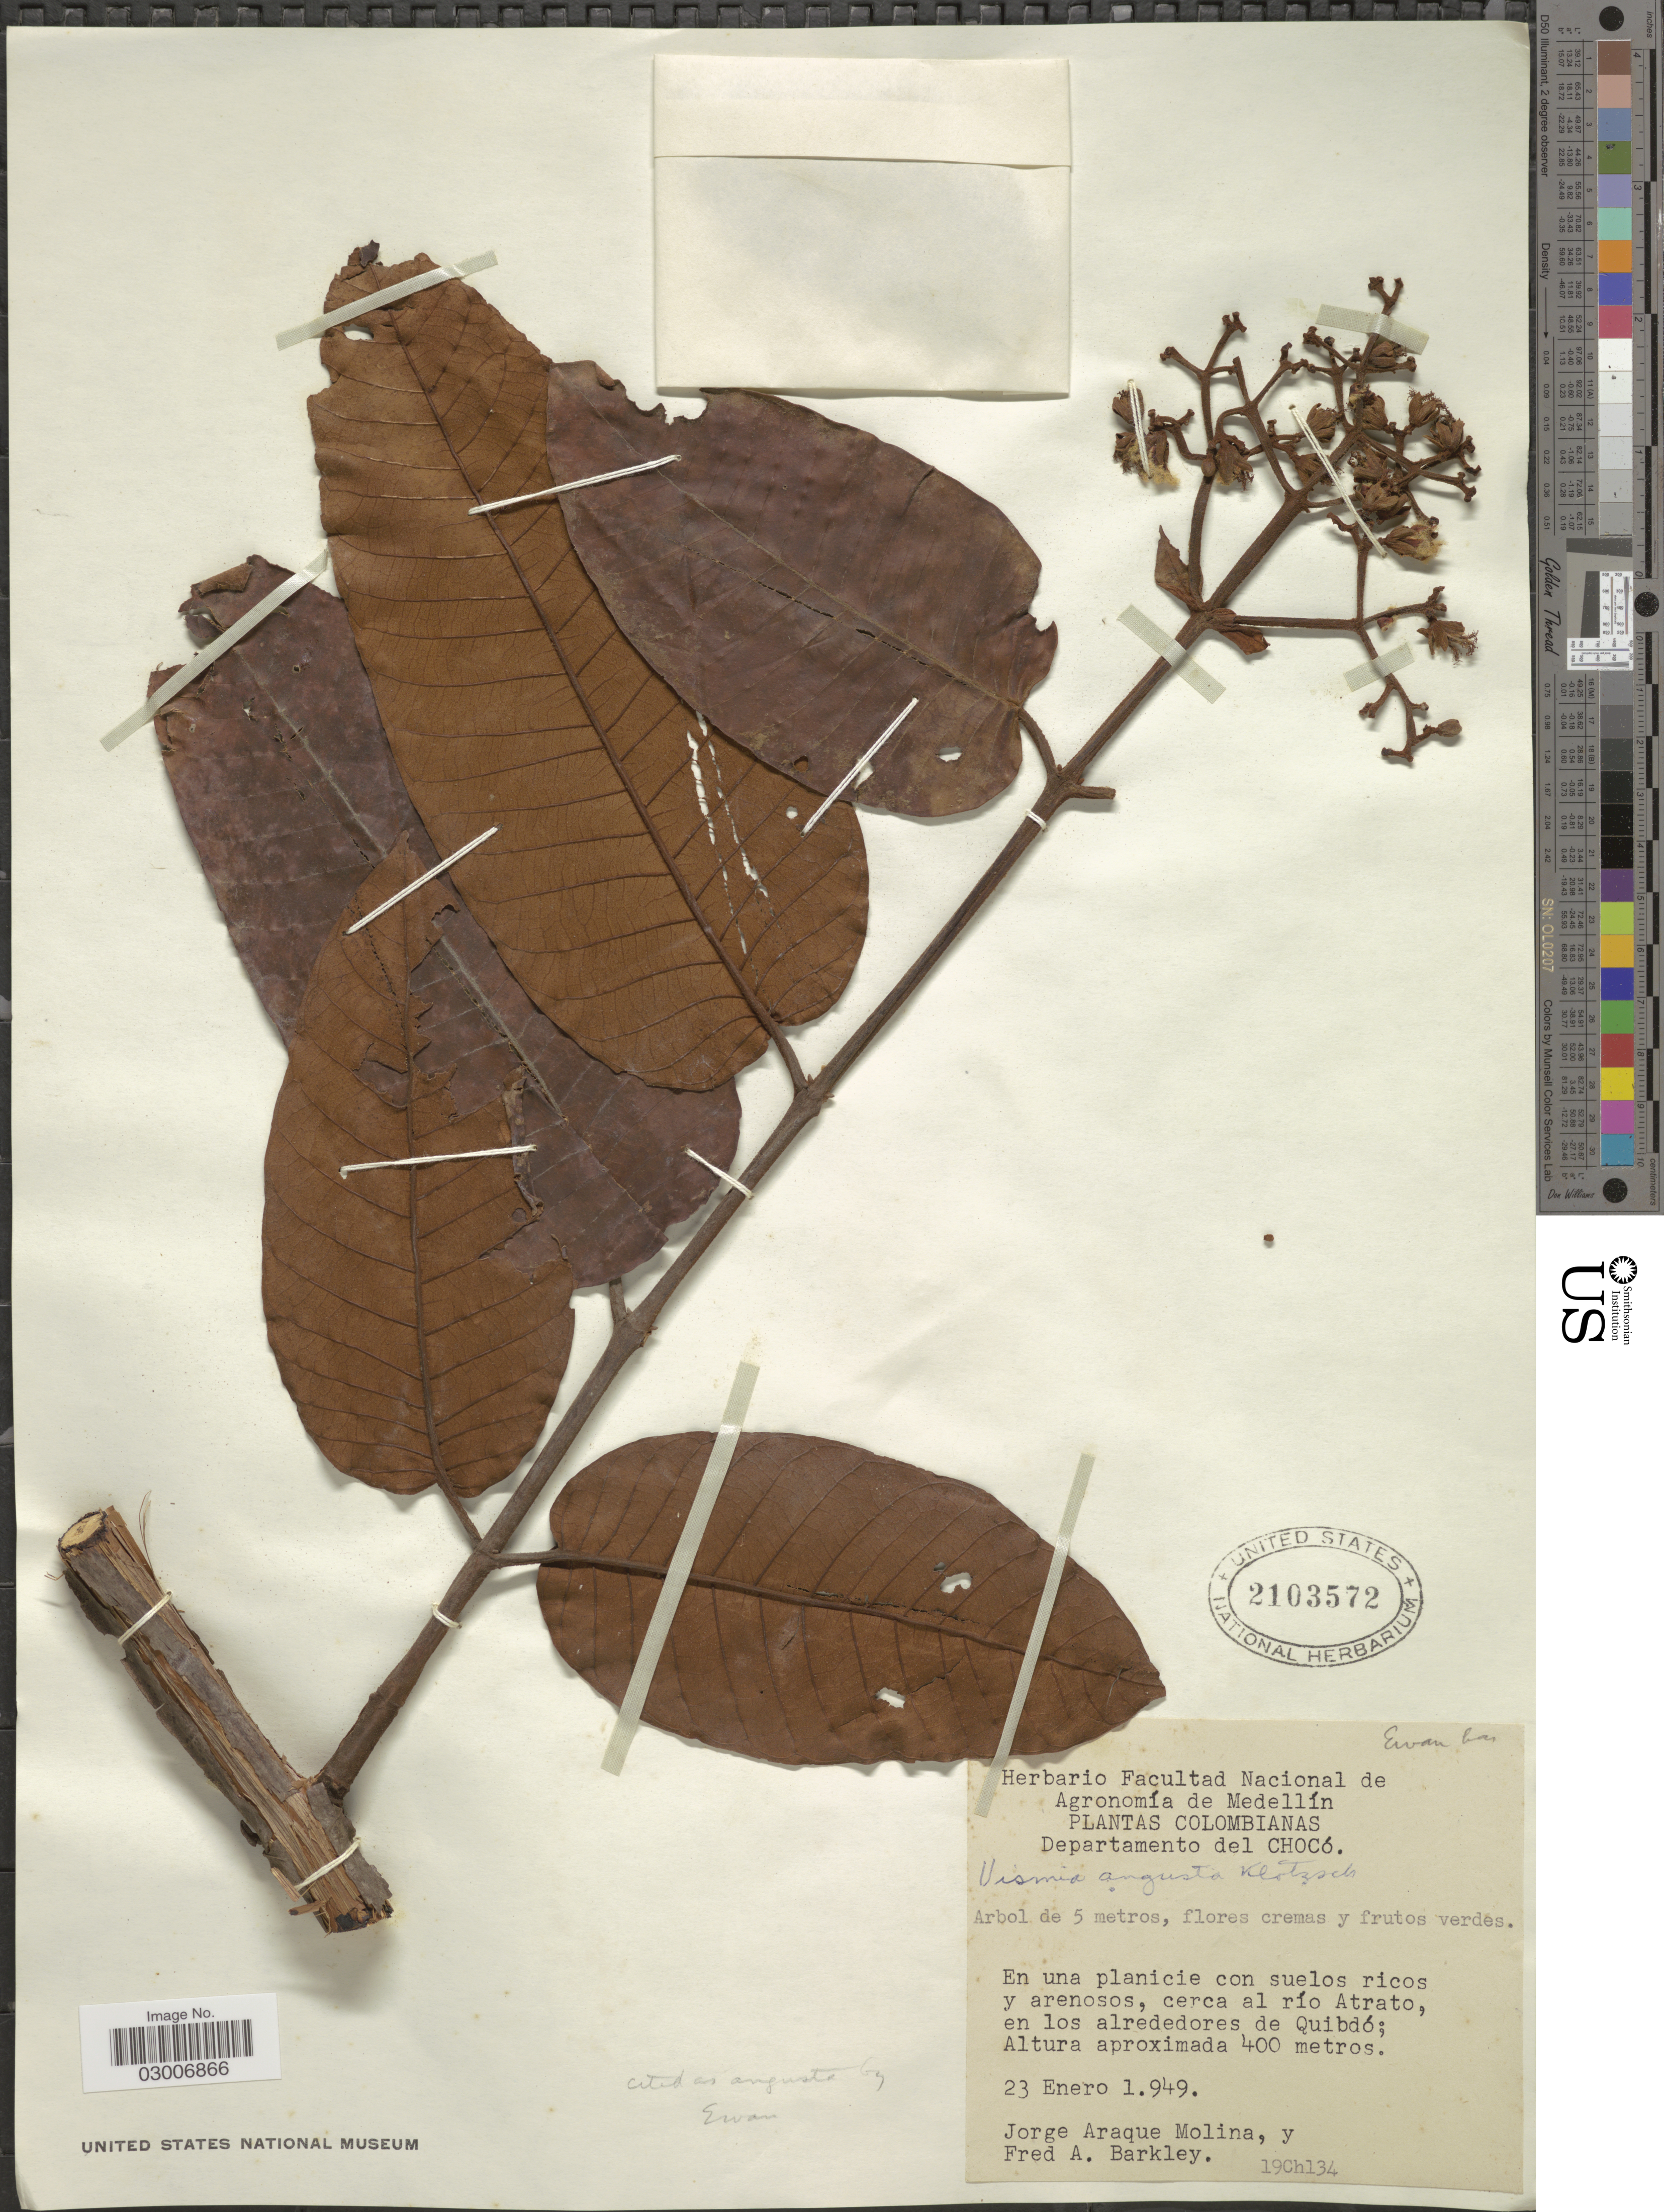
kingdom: Plantae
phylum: Tracheophyta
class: Magnoliopsida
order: Malpighiales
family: Hypericaceae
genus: Vismia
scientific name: Vismia macrophylla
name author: Kunth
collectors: J. Araque Molina & F. A. Barkley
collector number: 19Ch134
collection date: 1949-01-23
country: Colombia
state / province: Chocó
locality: Departamento del Chocó. En una planicie con suelos ricos y arenosos, cerca al río Atrato, en los alrededores de Quibdó.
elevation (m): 400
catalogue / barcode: US 2103572